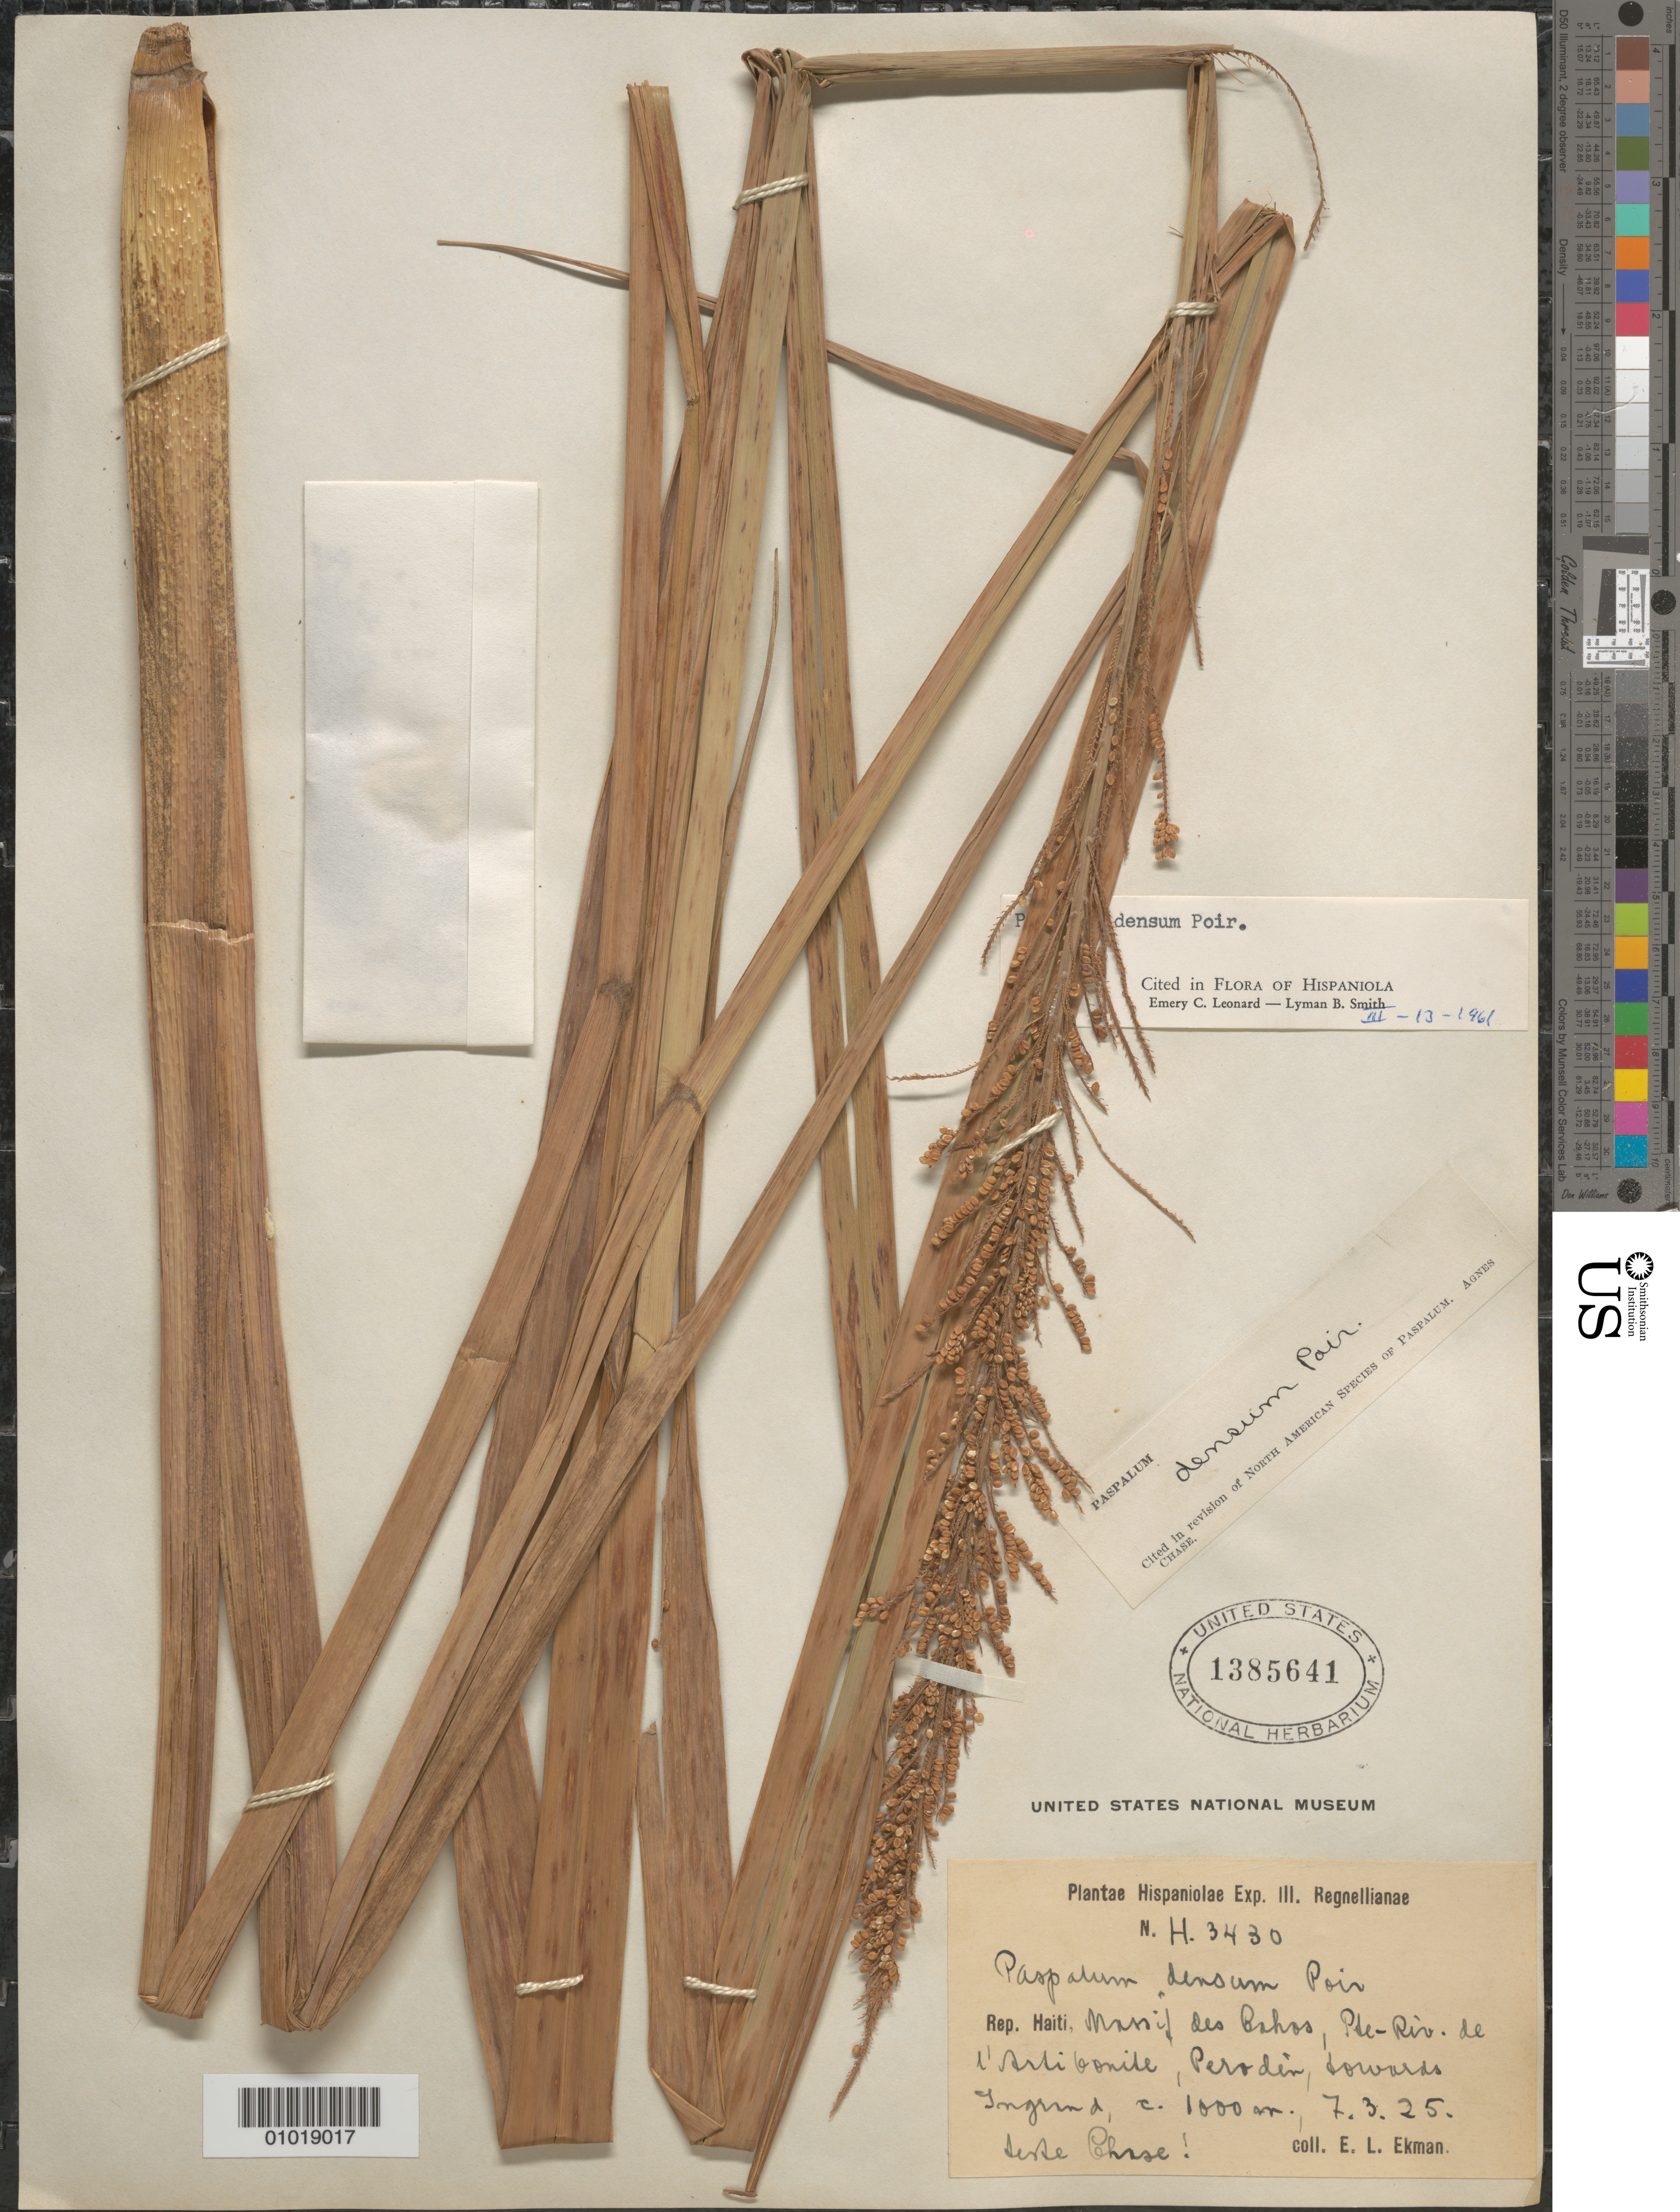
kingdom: Plantae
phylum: Tracheophyta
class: Liliopsida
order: Poales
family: Poaceae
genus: Paspalum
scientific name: Paspalum densum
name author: Poir.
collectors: E. L. Ekman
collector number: H 3430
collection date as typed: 07 Mar 1925 or 03 Jul 1925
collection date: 1925-03-07 or 1925-07-03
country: Haiti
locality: Massif des Bahos, Ple-Rio. de l'Artibonite, Peroden, towards INgrand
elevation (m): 1000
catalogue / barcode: US 1385641